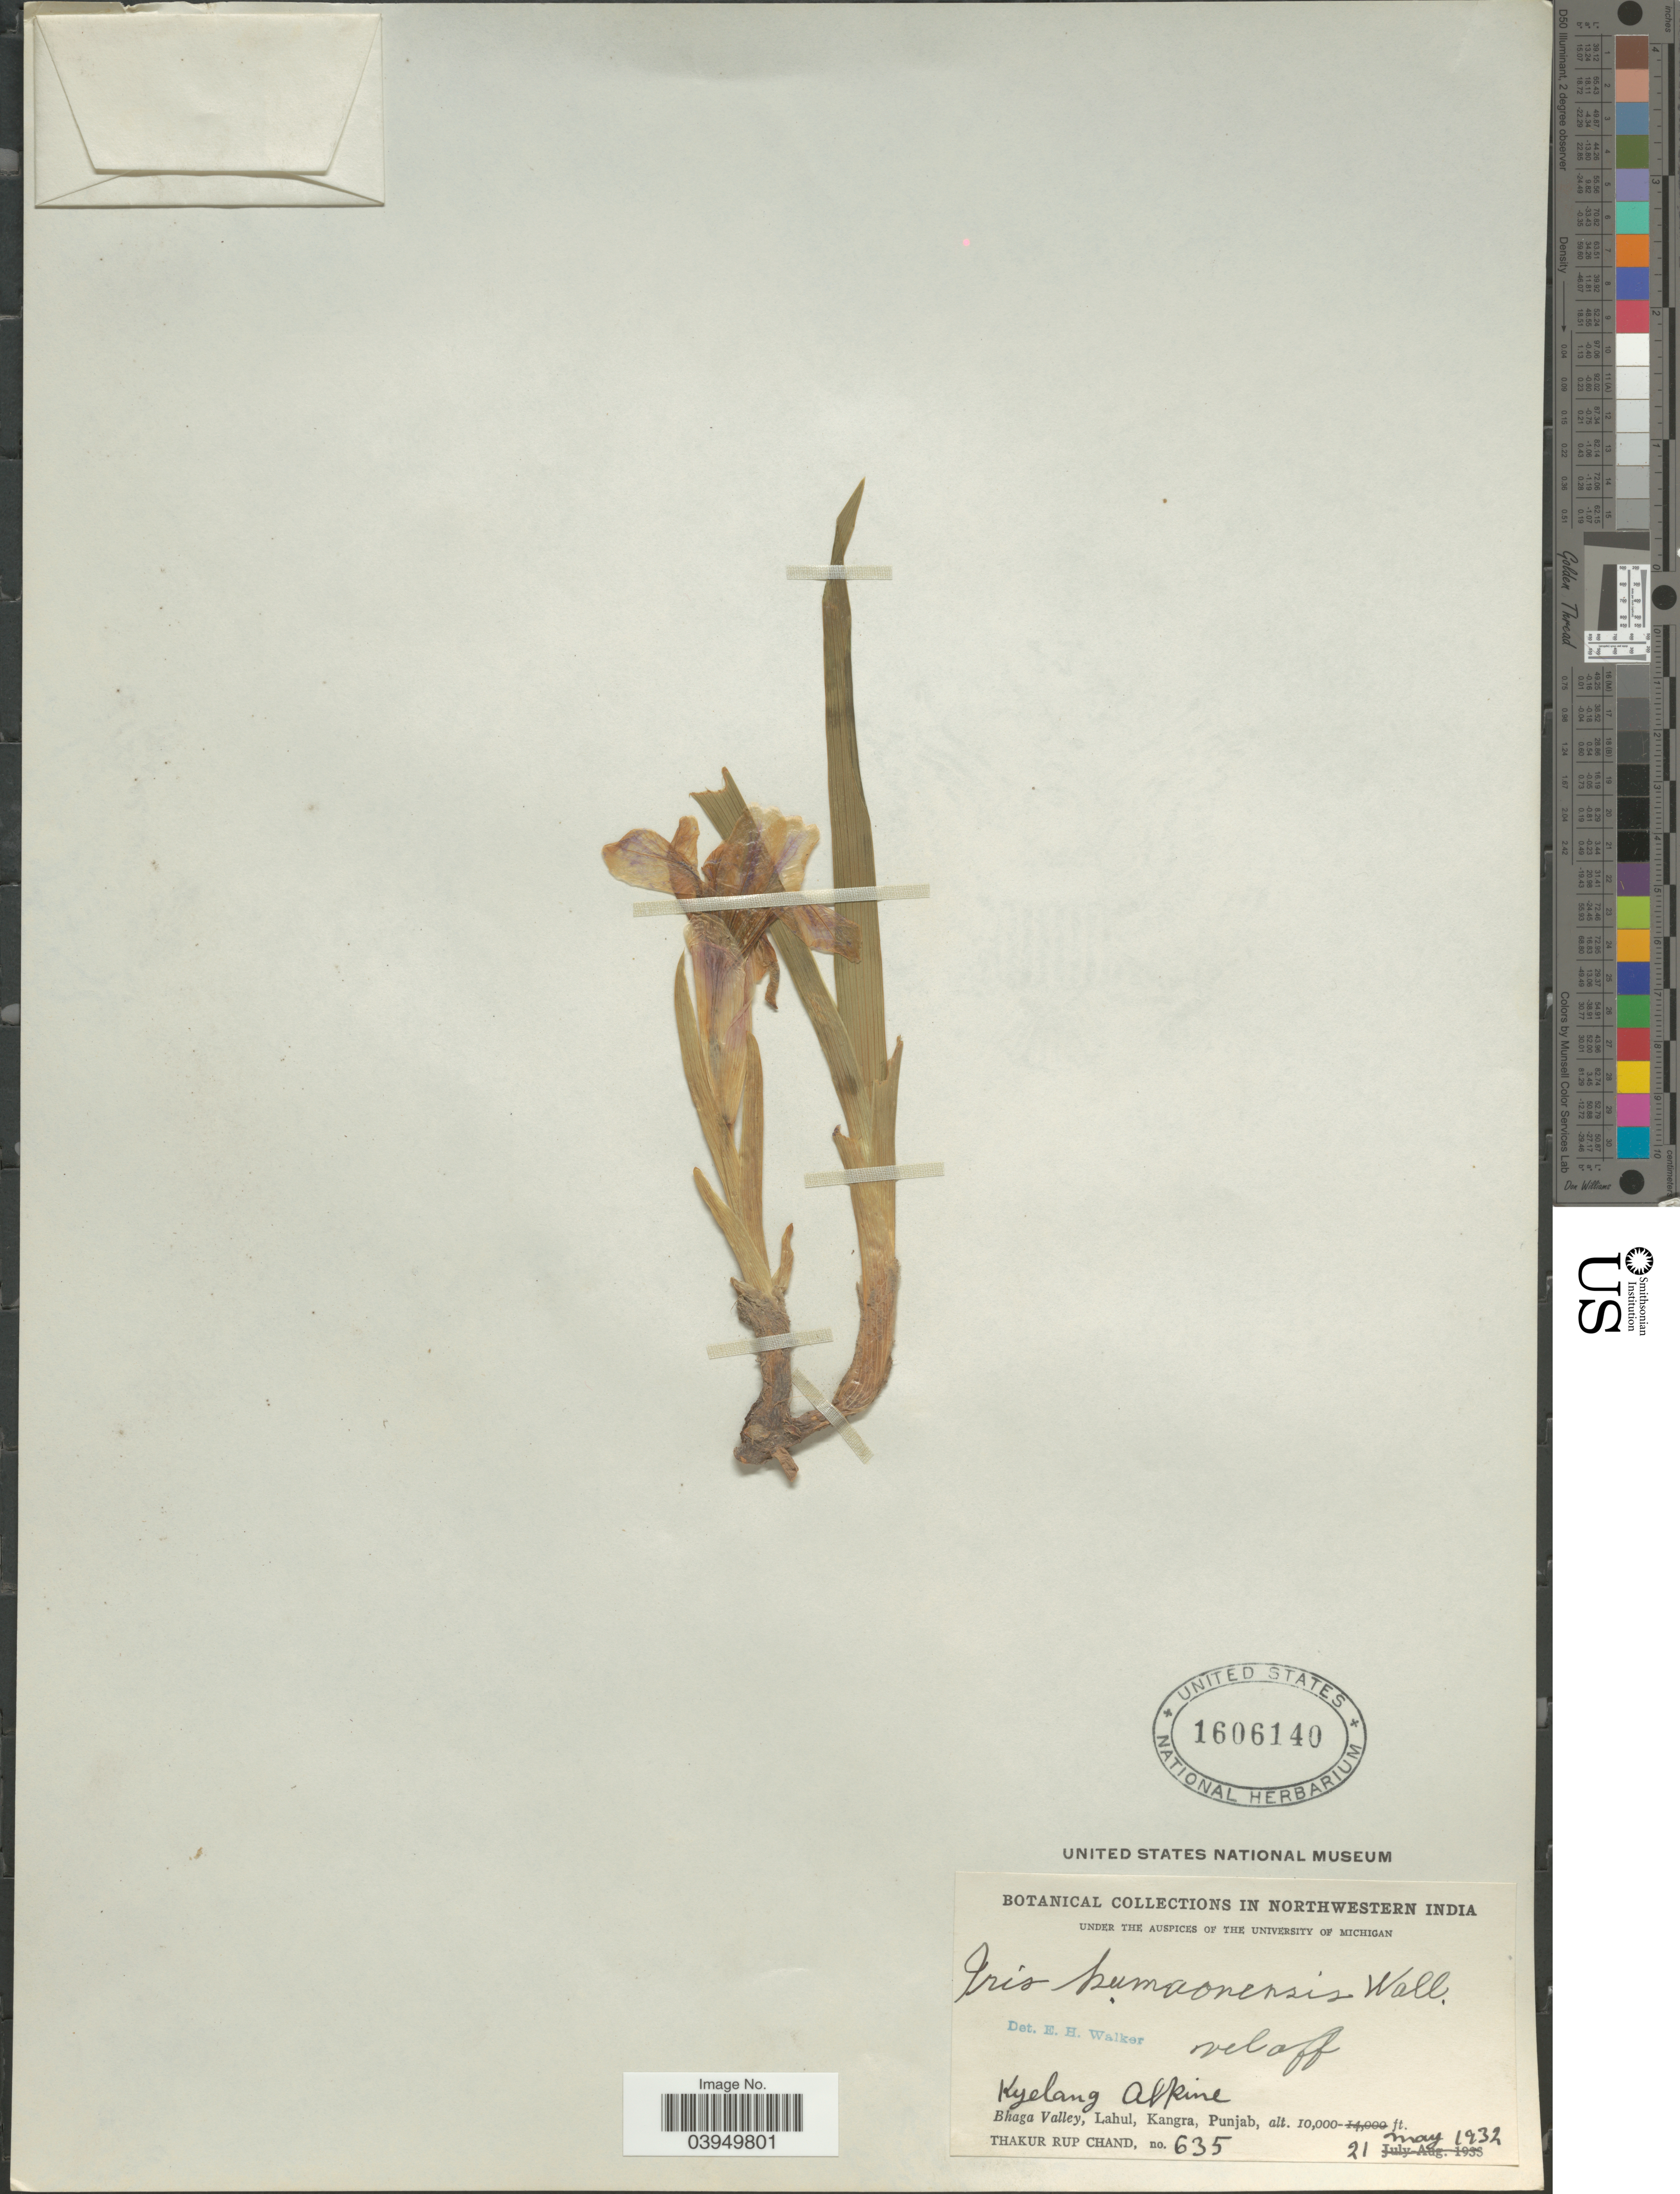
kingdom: Plantae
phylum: Tracheophyta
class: Liliopsida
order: Asparagales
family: Iridaceae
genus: Iris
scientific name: Iris kemaonensis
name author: Wall. ex D. Don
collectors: T. R. Chand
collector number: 635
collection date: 1932-05-21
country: India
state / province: Punjab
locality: Northwestern India. Kyelang, Alpine. Bhaga Valley, Lahul, Kangra.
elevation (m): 3048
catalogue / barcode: US 1606140